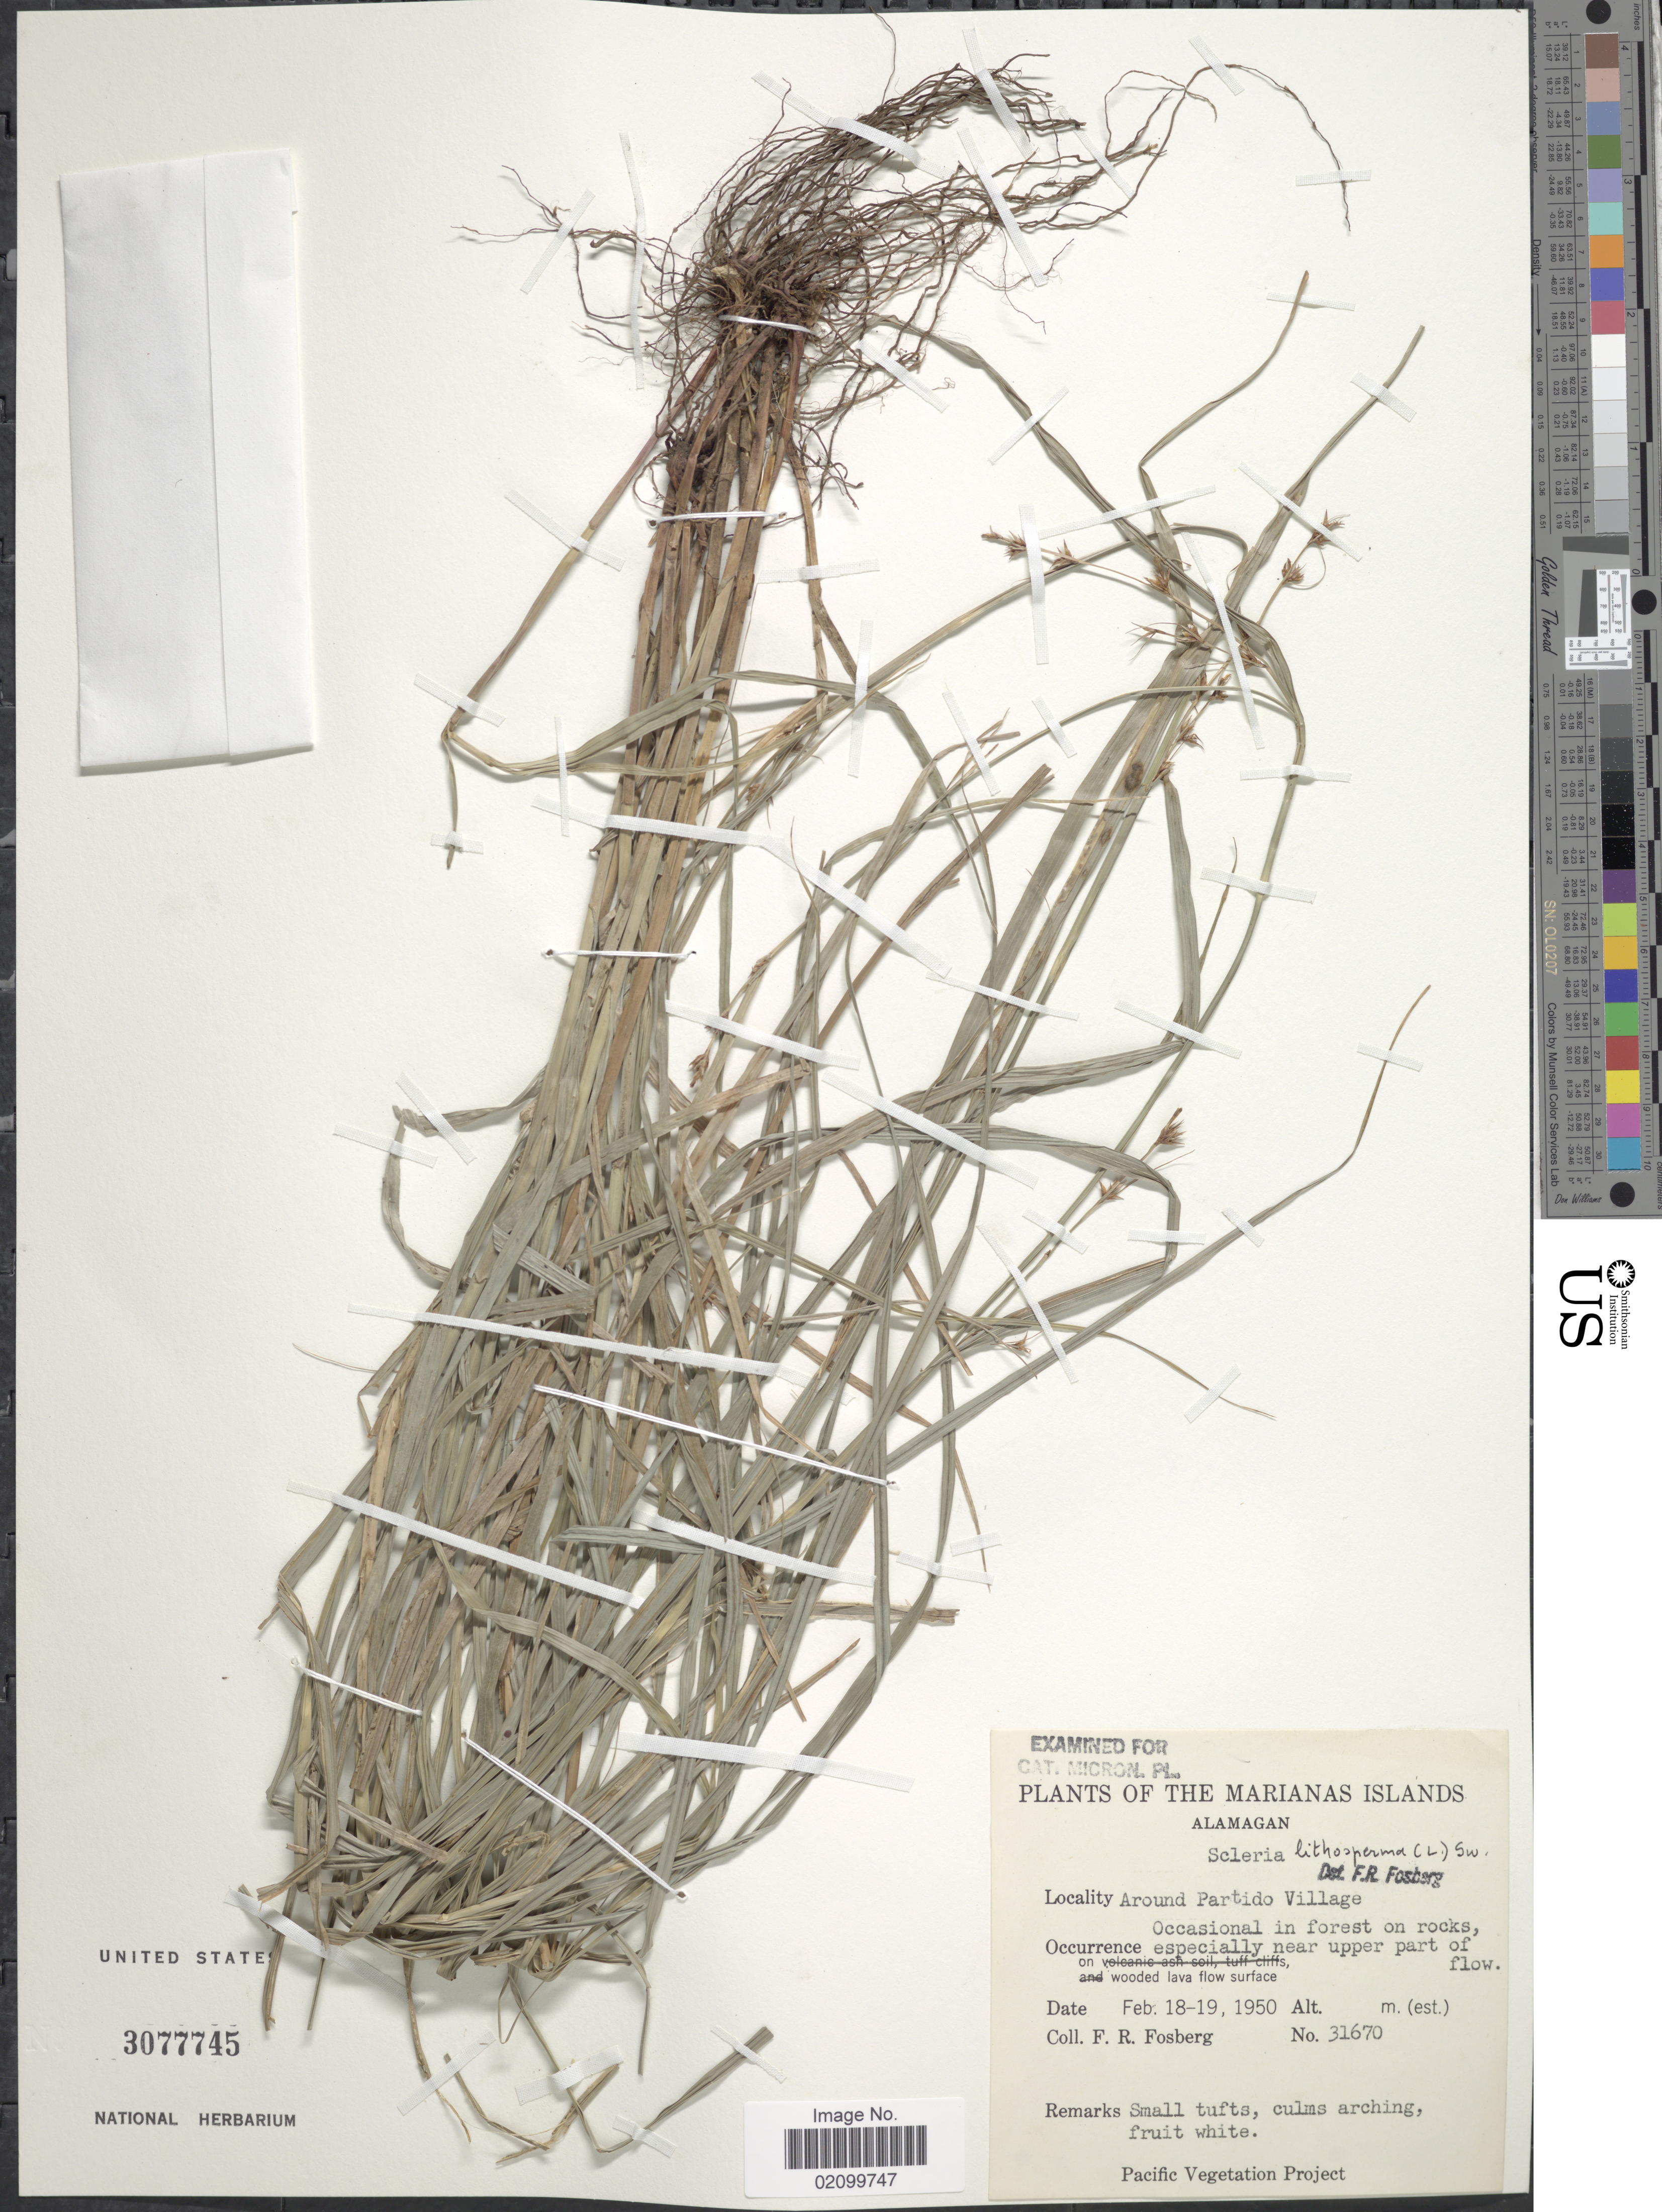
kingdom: Plantae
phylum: Tracheophyta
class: Liliopsida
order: Poales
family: Cyperaceae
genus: Scleria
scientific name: Scleria lithosperma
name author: (L.) Sw.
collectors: F. R. Fosberg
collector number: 31670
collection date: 1950-02-18/1950-02-19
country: Northern Mariana Islands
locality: Alamagan, Around Partido Village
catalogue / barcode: US 3077745